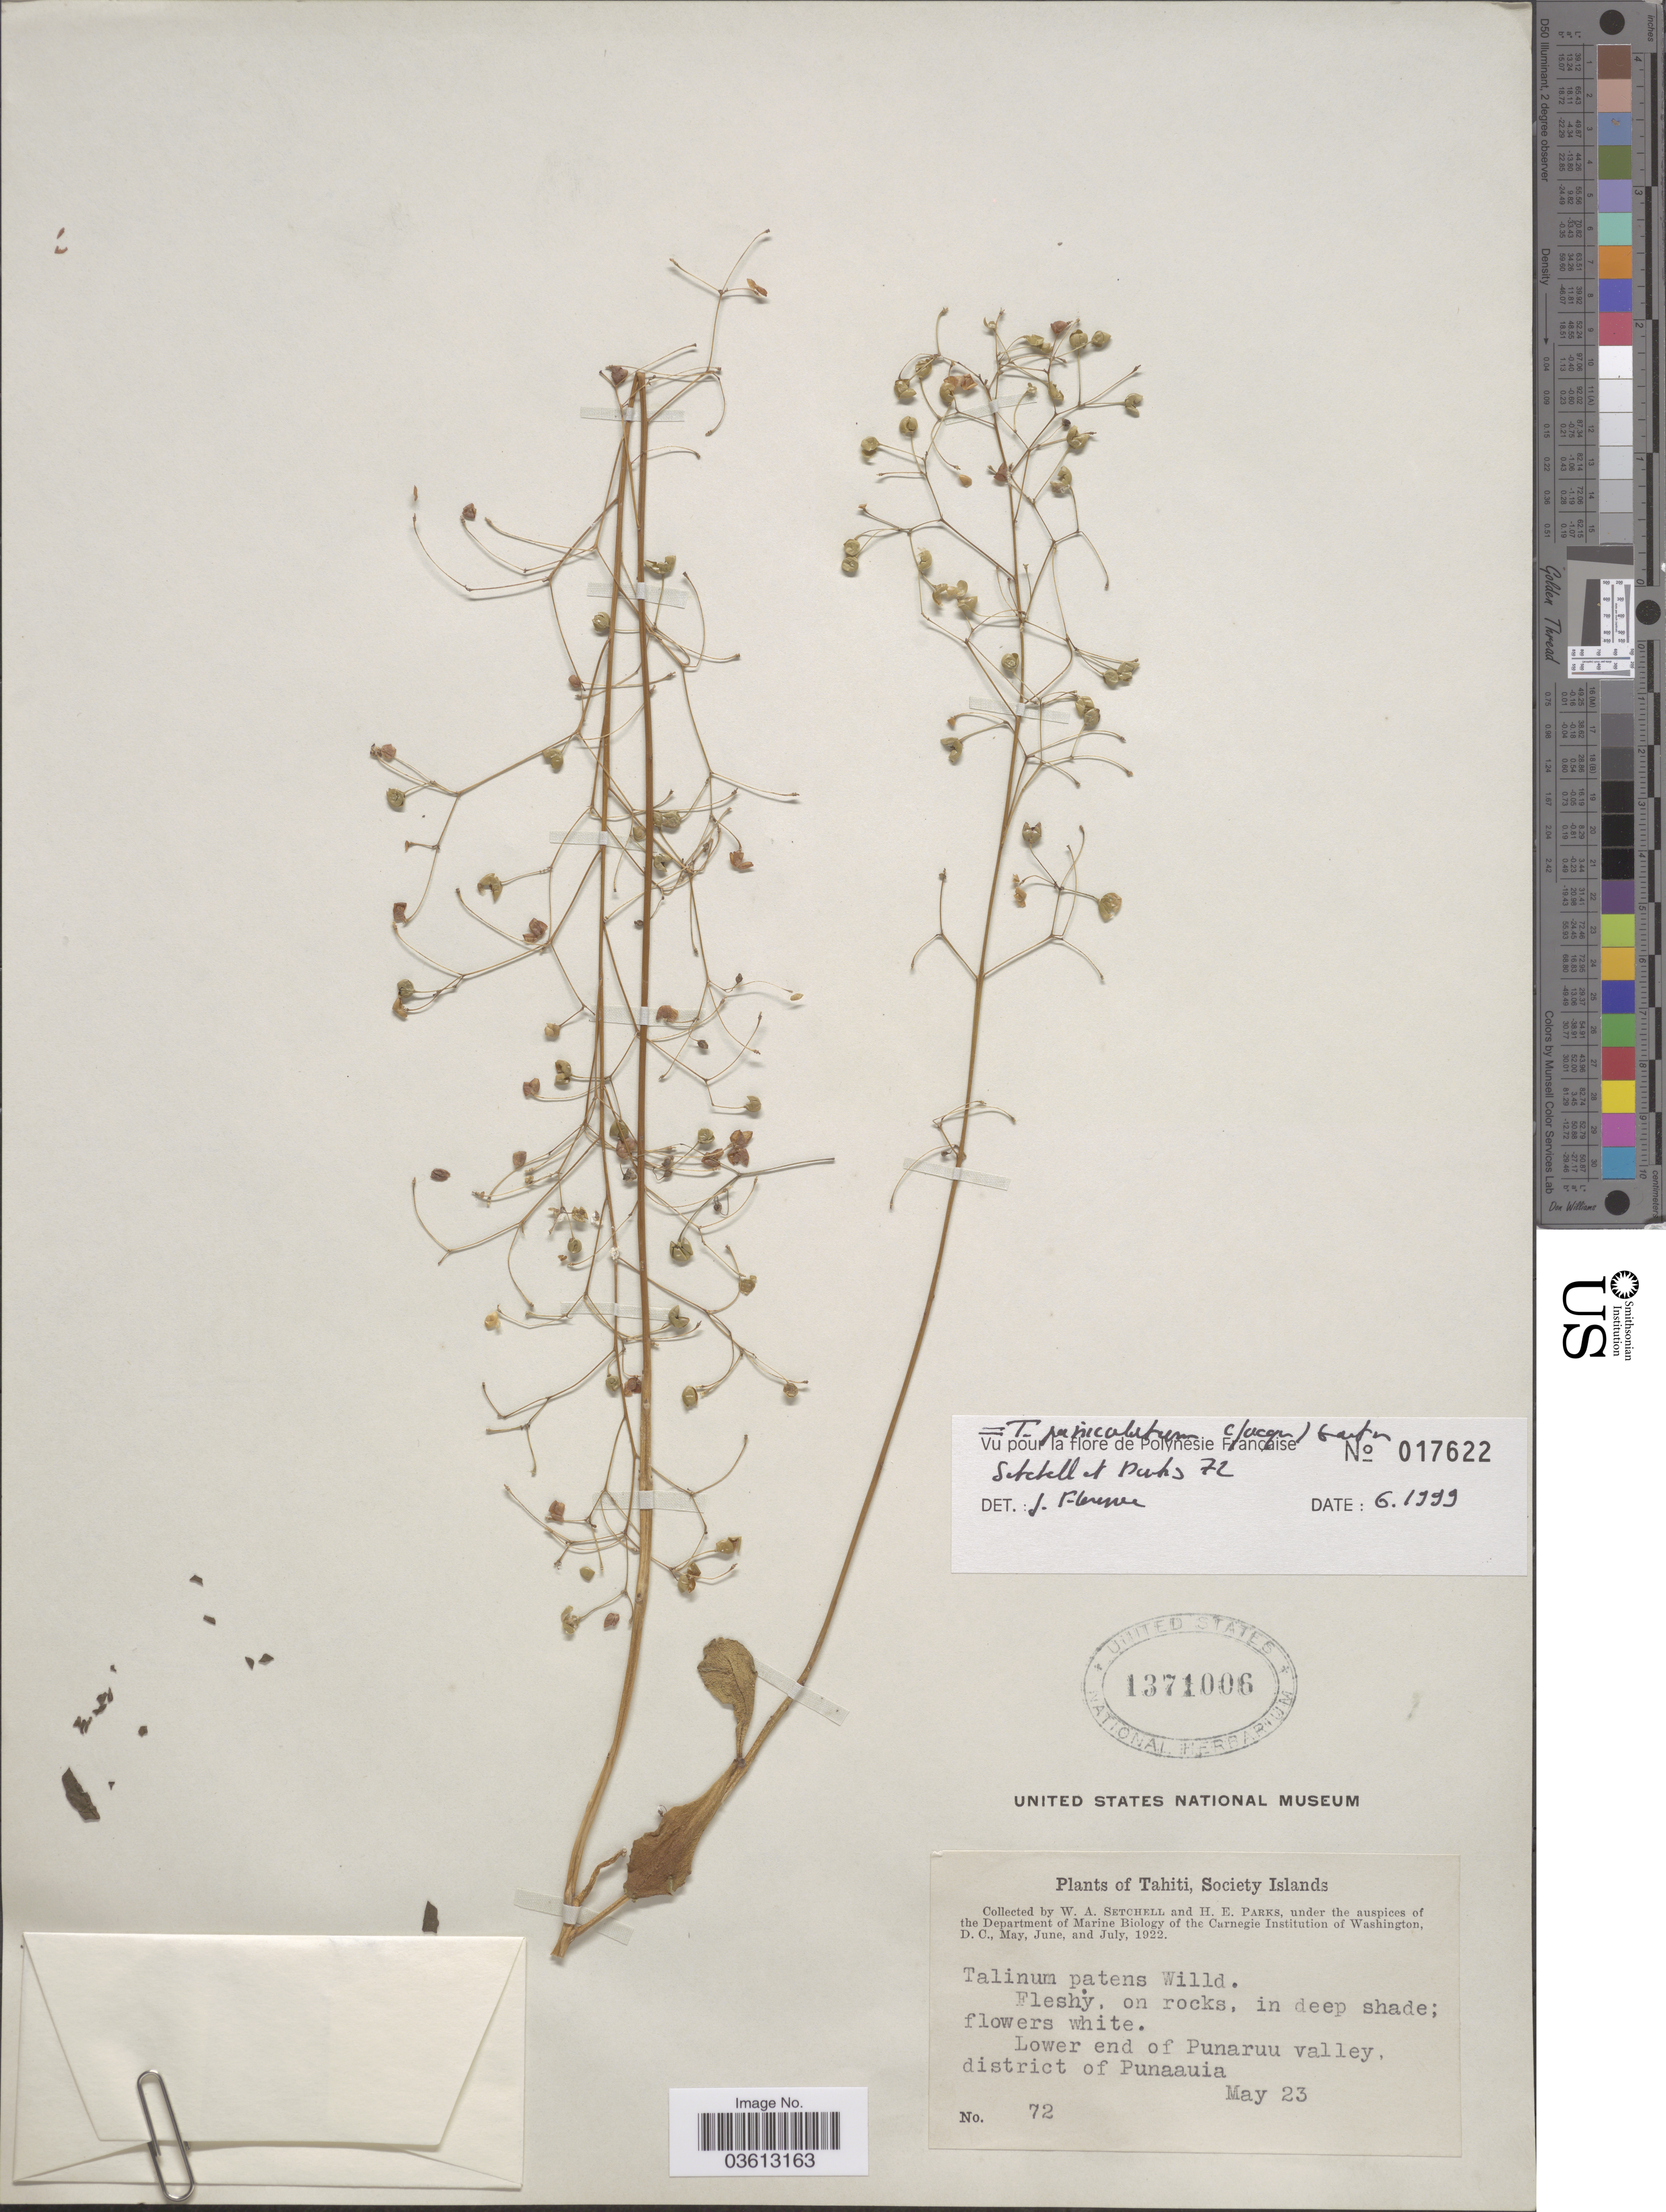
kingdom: Plantae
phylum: Tracheophyta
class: Magnoliopsida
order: Caryophyllales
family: Talinaceae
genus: Talinum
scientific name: Talinum paniculatum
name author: (Jacq.) Gaertn.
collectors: W. Setchell & H. E. Parks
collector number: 72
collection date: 1922-05-23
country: French Polynesia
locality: Tahiti, Society Islands. Lower end of Punaruu valley, district of Punaauia.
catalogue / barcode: US 1371006